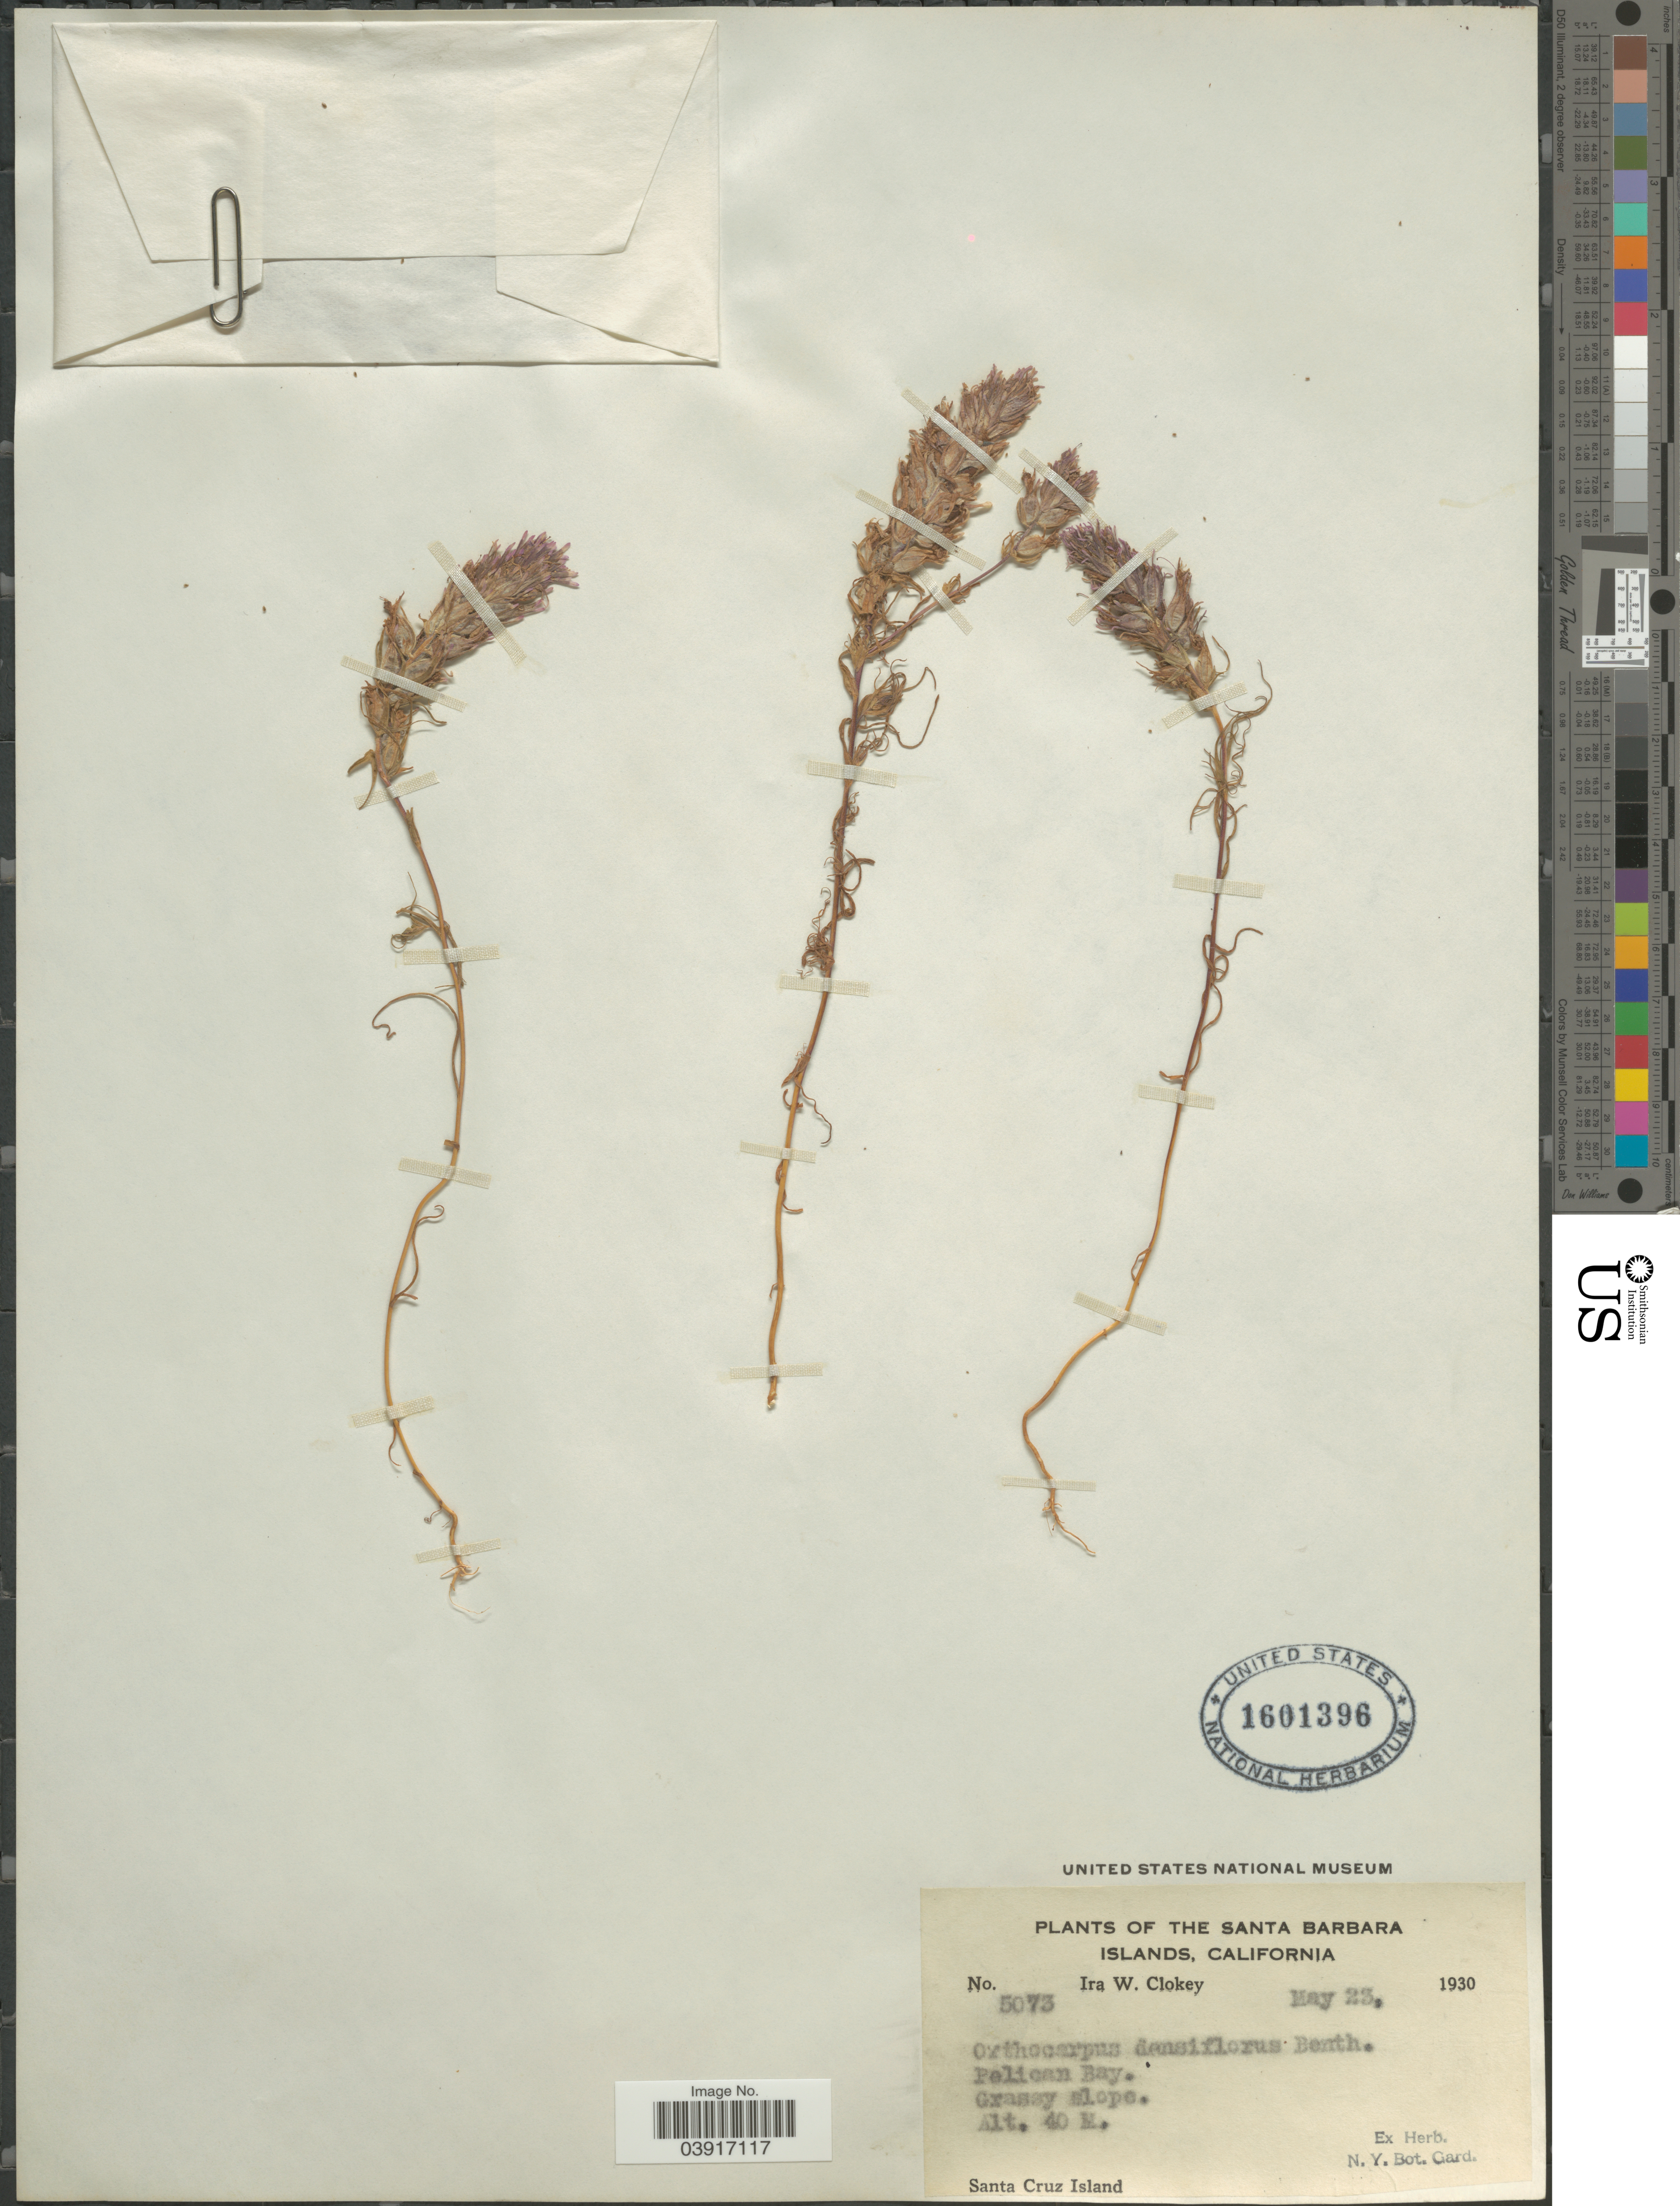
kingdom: Plantae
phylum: Tracheophyta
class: Magnoliopsida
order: Lamiales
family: Orobanchaceae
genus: Orthocarpus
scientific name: Orthocarpus densiflorus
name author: Benth.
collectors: I. W. Clokey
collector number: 5073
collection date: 1930-05-23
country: United States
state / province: California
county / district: Santa Barbara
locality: The Santa Barbara Islands. Pelican Bay. Santa Cruz Island.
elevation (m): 40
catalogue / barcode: US 1601396